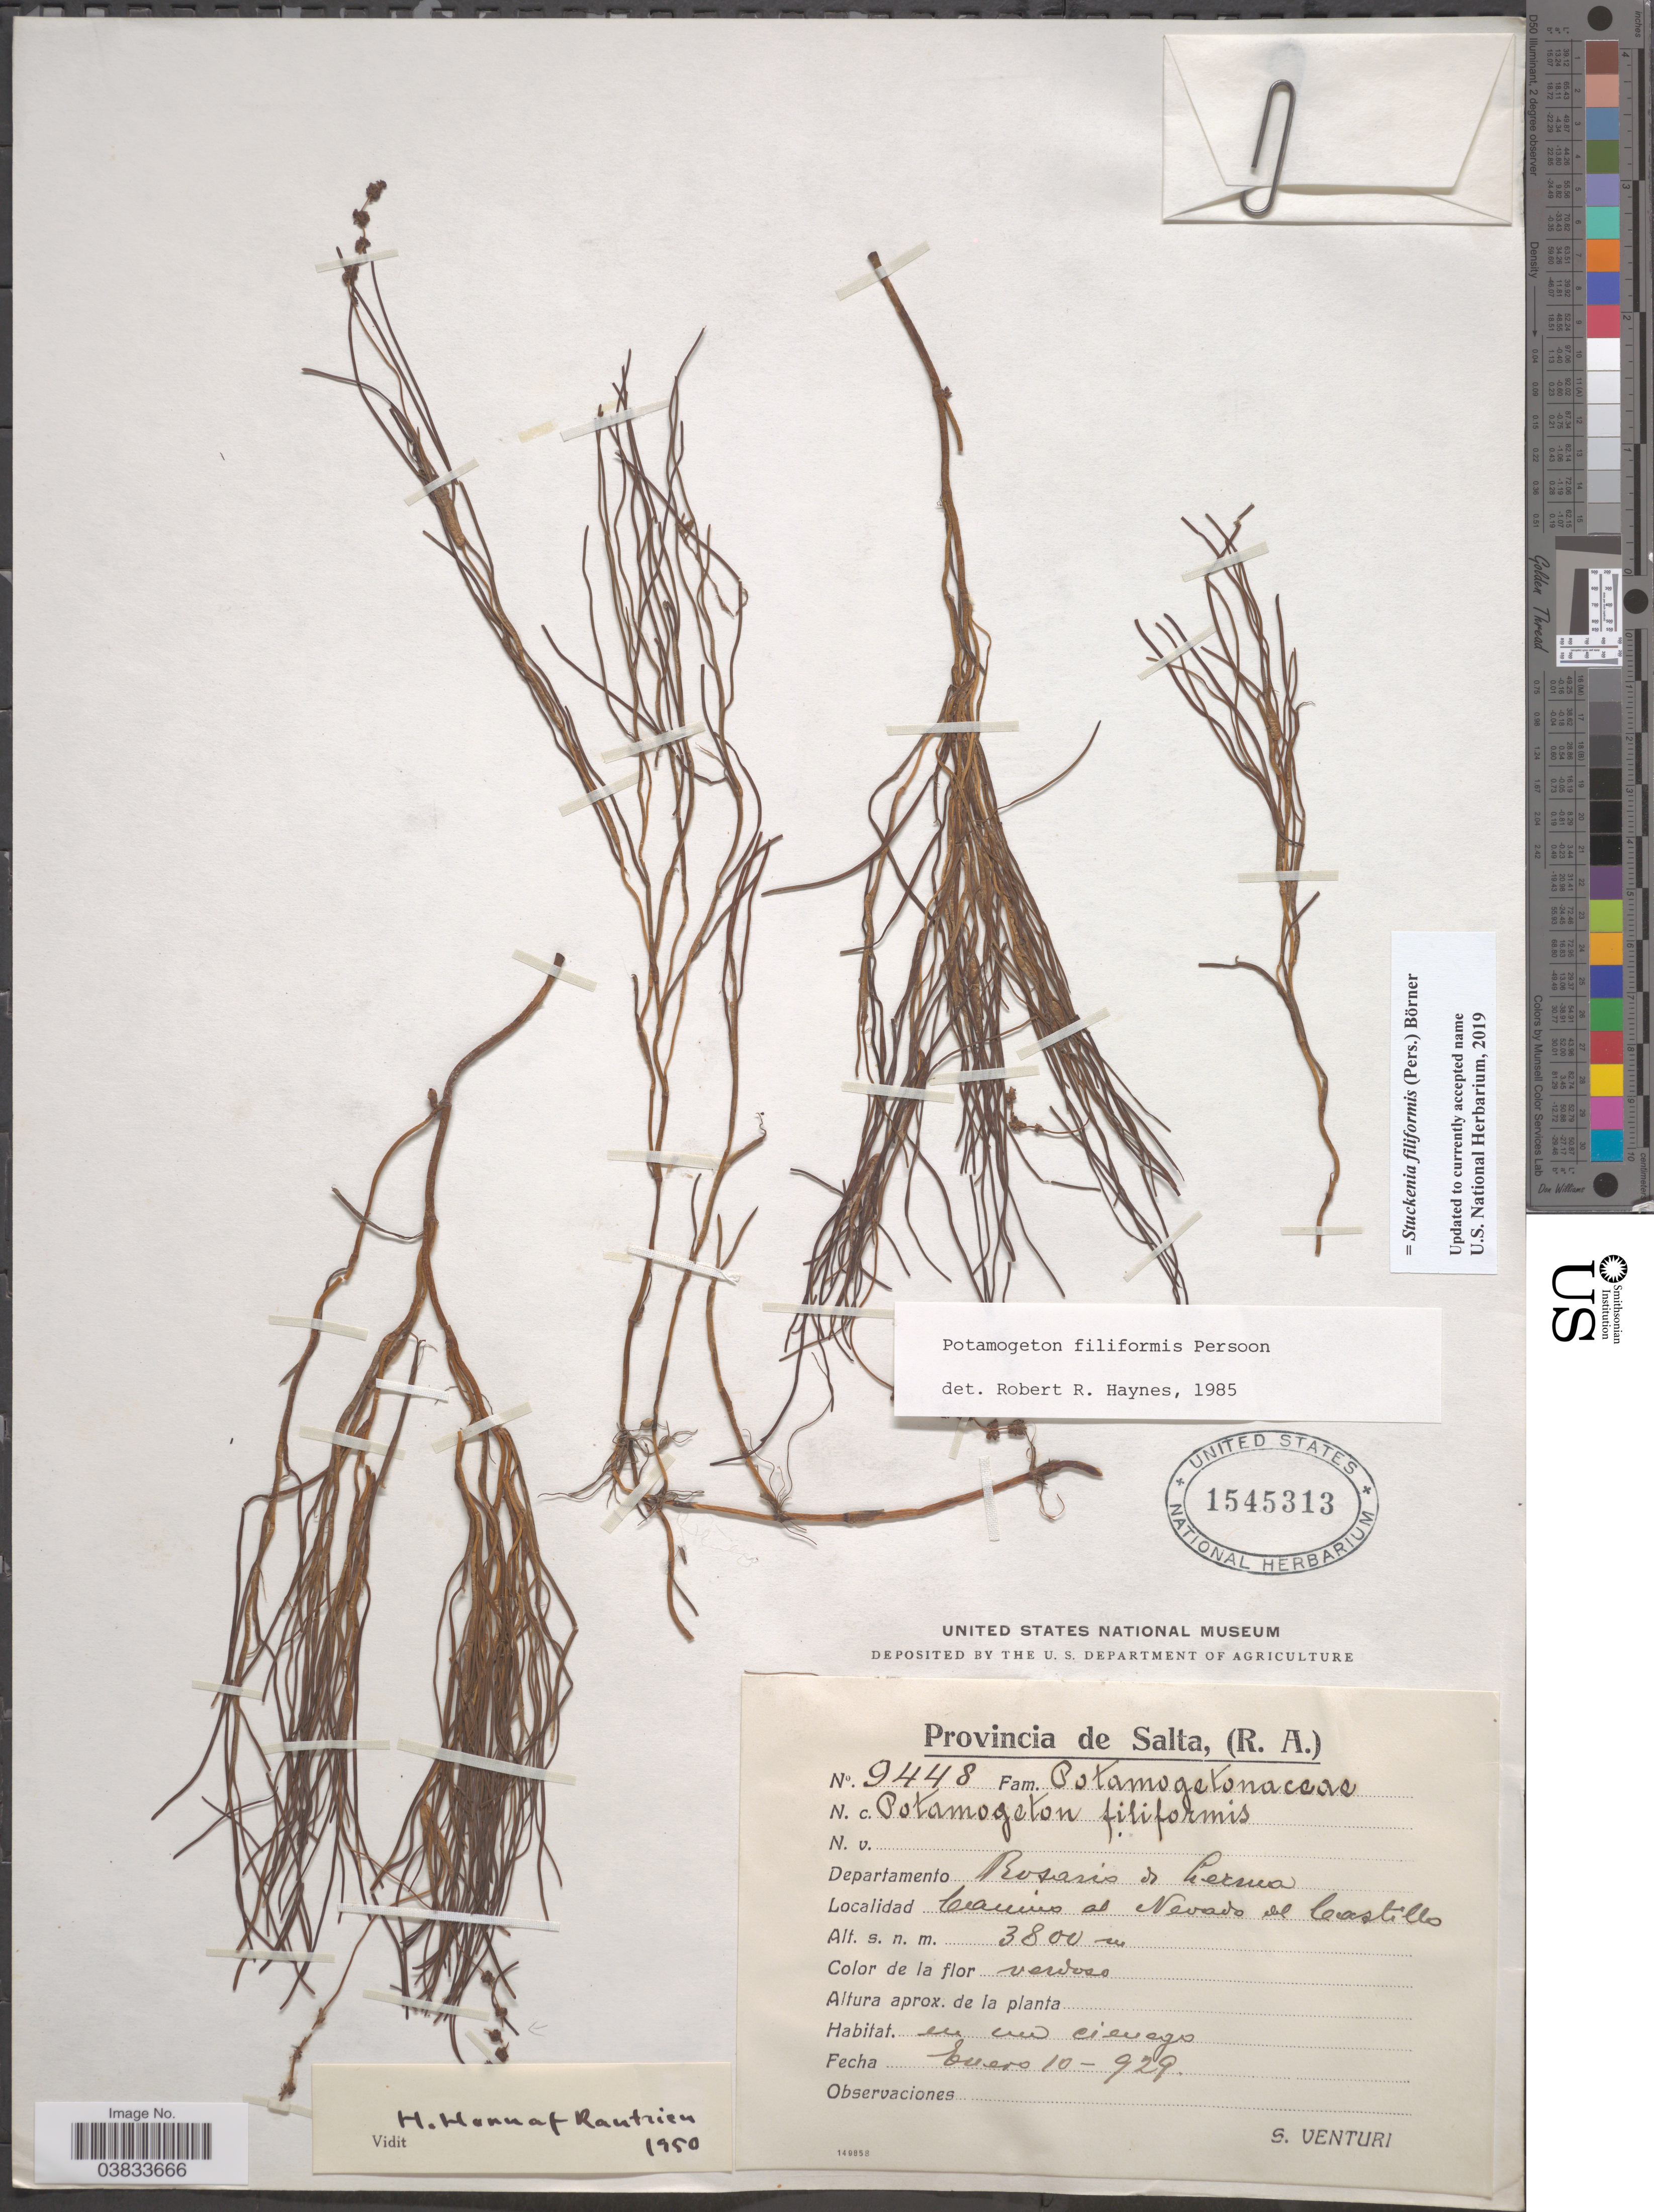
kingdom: Plantae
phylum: Tracheophyta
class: Liliopsida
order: Alismatales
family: Potamogetonaceae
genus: Stuckenia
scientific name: Stuckenia filiformis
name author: (Pers.) Börner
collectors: S. Venturi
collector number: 9448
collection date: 1929-01-10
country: Argentina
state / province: Salta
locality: Departamento Rosario de Lerma. Camino al Nevado del Castillo.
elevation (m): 3800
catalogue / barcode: US 1545313